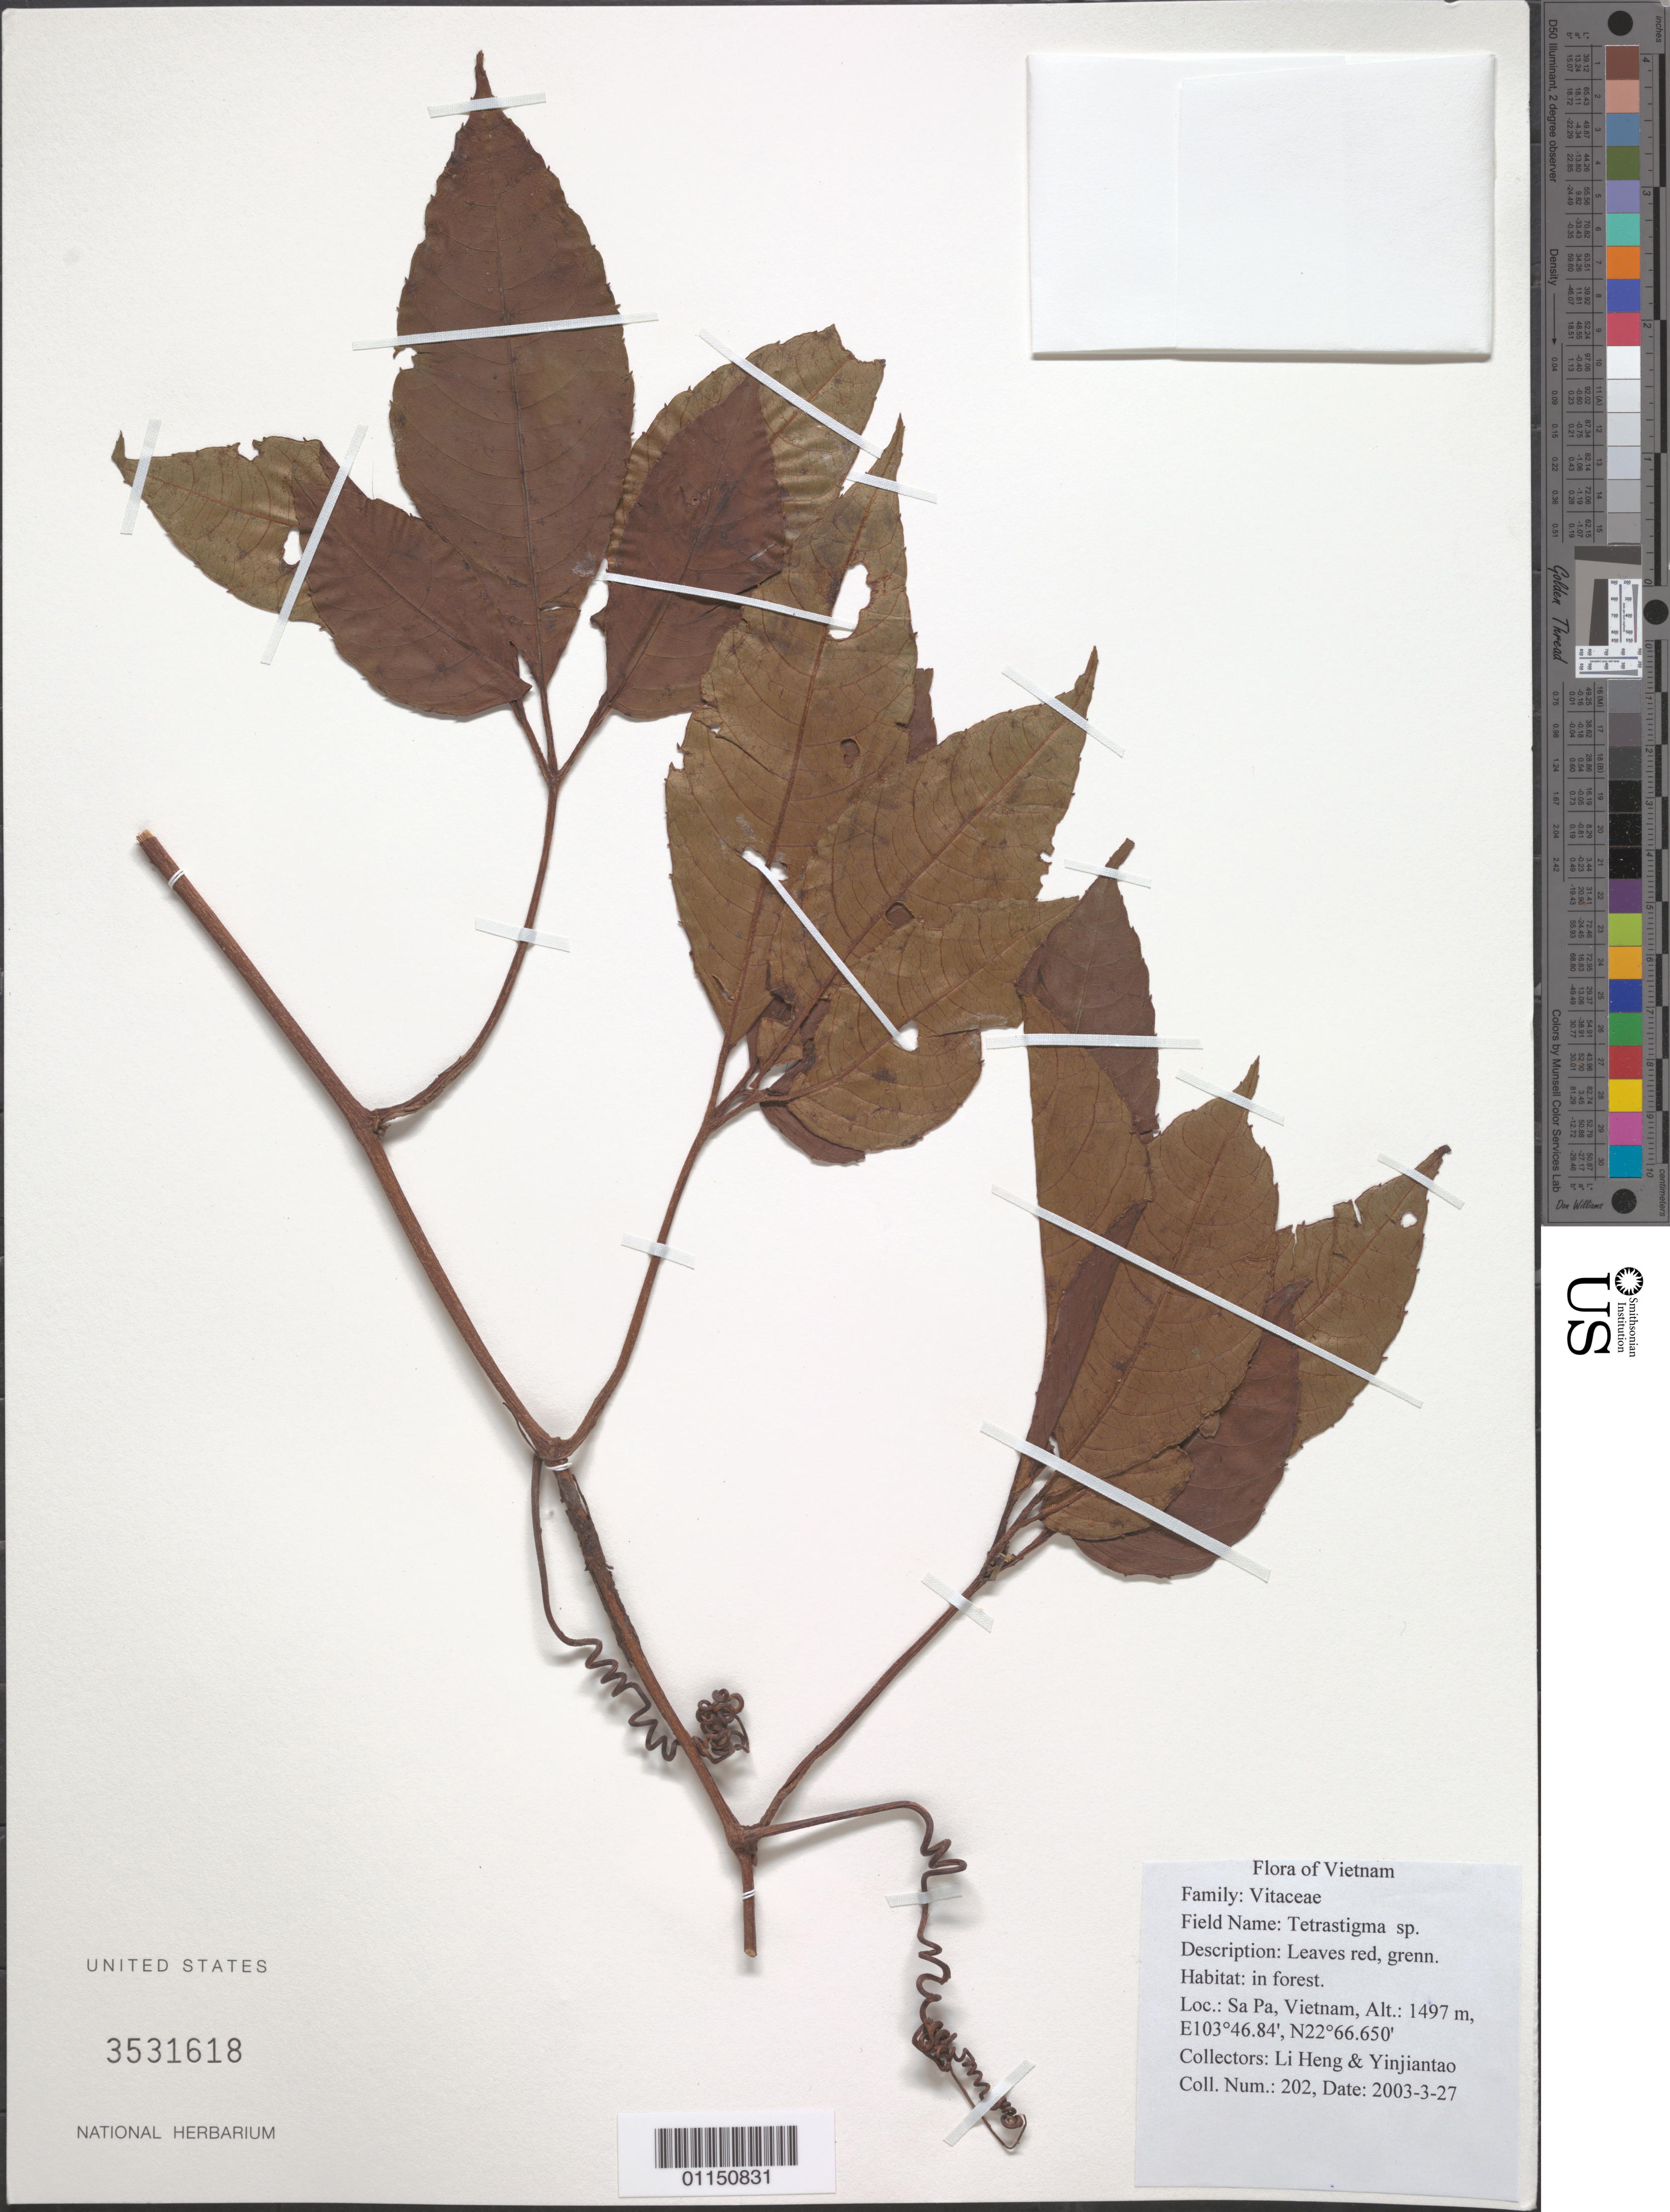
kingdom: Plantae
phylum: Tracheophyta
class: Magnoliopsida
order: Vitales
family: Vitaceae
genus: Tetrastigma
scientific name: Tetrastigma sp.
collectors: L. Heng & J. T. Yin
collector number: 202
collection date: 2003-03-27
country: Vietnam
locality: Sa Pa.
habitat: In forest.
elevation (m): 1497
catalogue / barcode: US 3531618